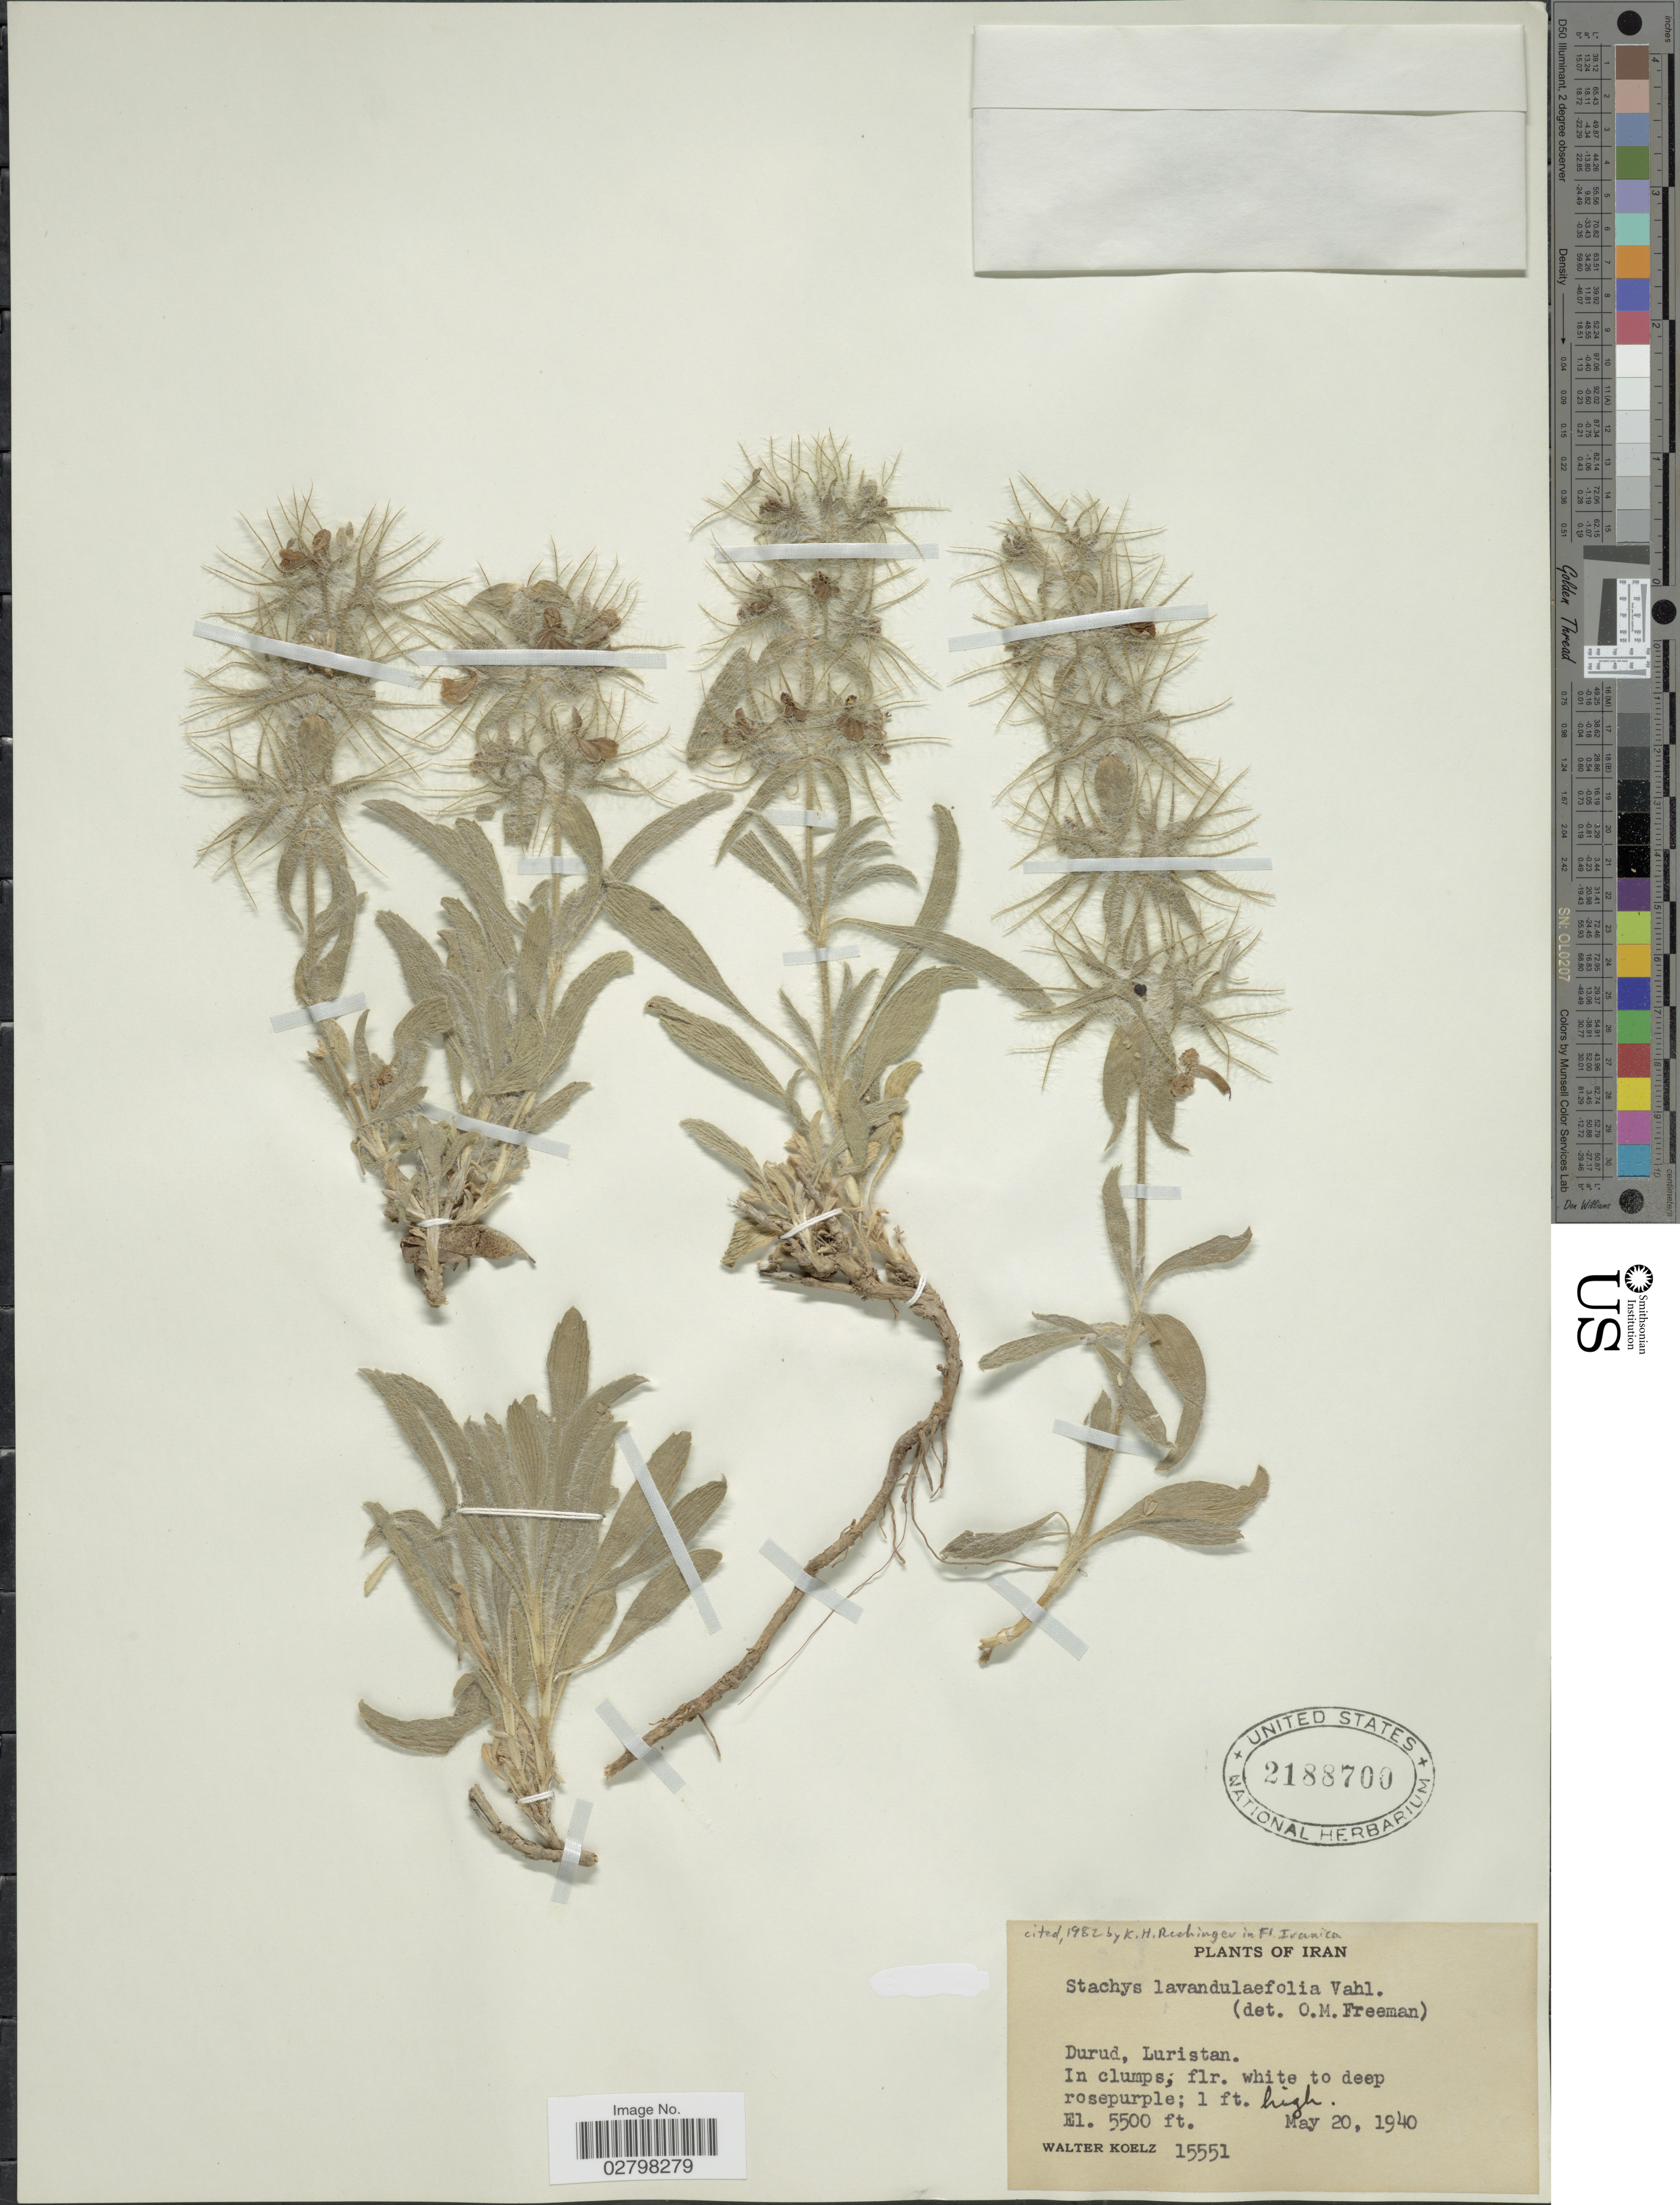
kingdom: Plantae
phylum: Tracheophyta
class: Magnoliopsida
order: Lamiales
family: Lamiaceae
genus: Stachys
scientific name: Stachys lavandulifolia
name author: Vahl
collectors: W. N. Koelz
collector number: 15551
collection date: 1940-05-20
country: Iran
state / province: Lorestan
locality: Durud, Luristan.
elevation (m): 1676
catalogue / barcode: US 2188700